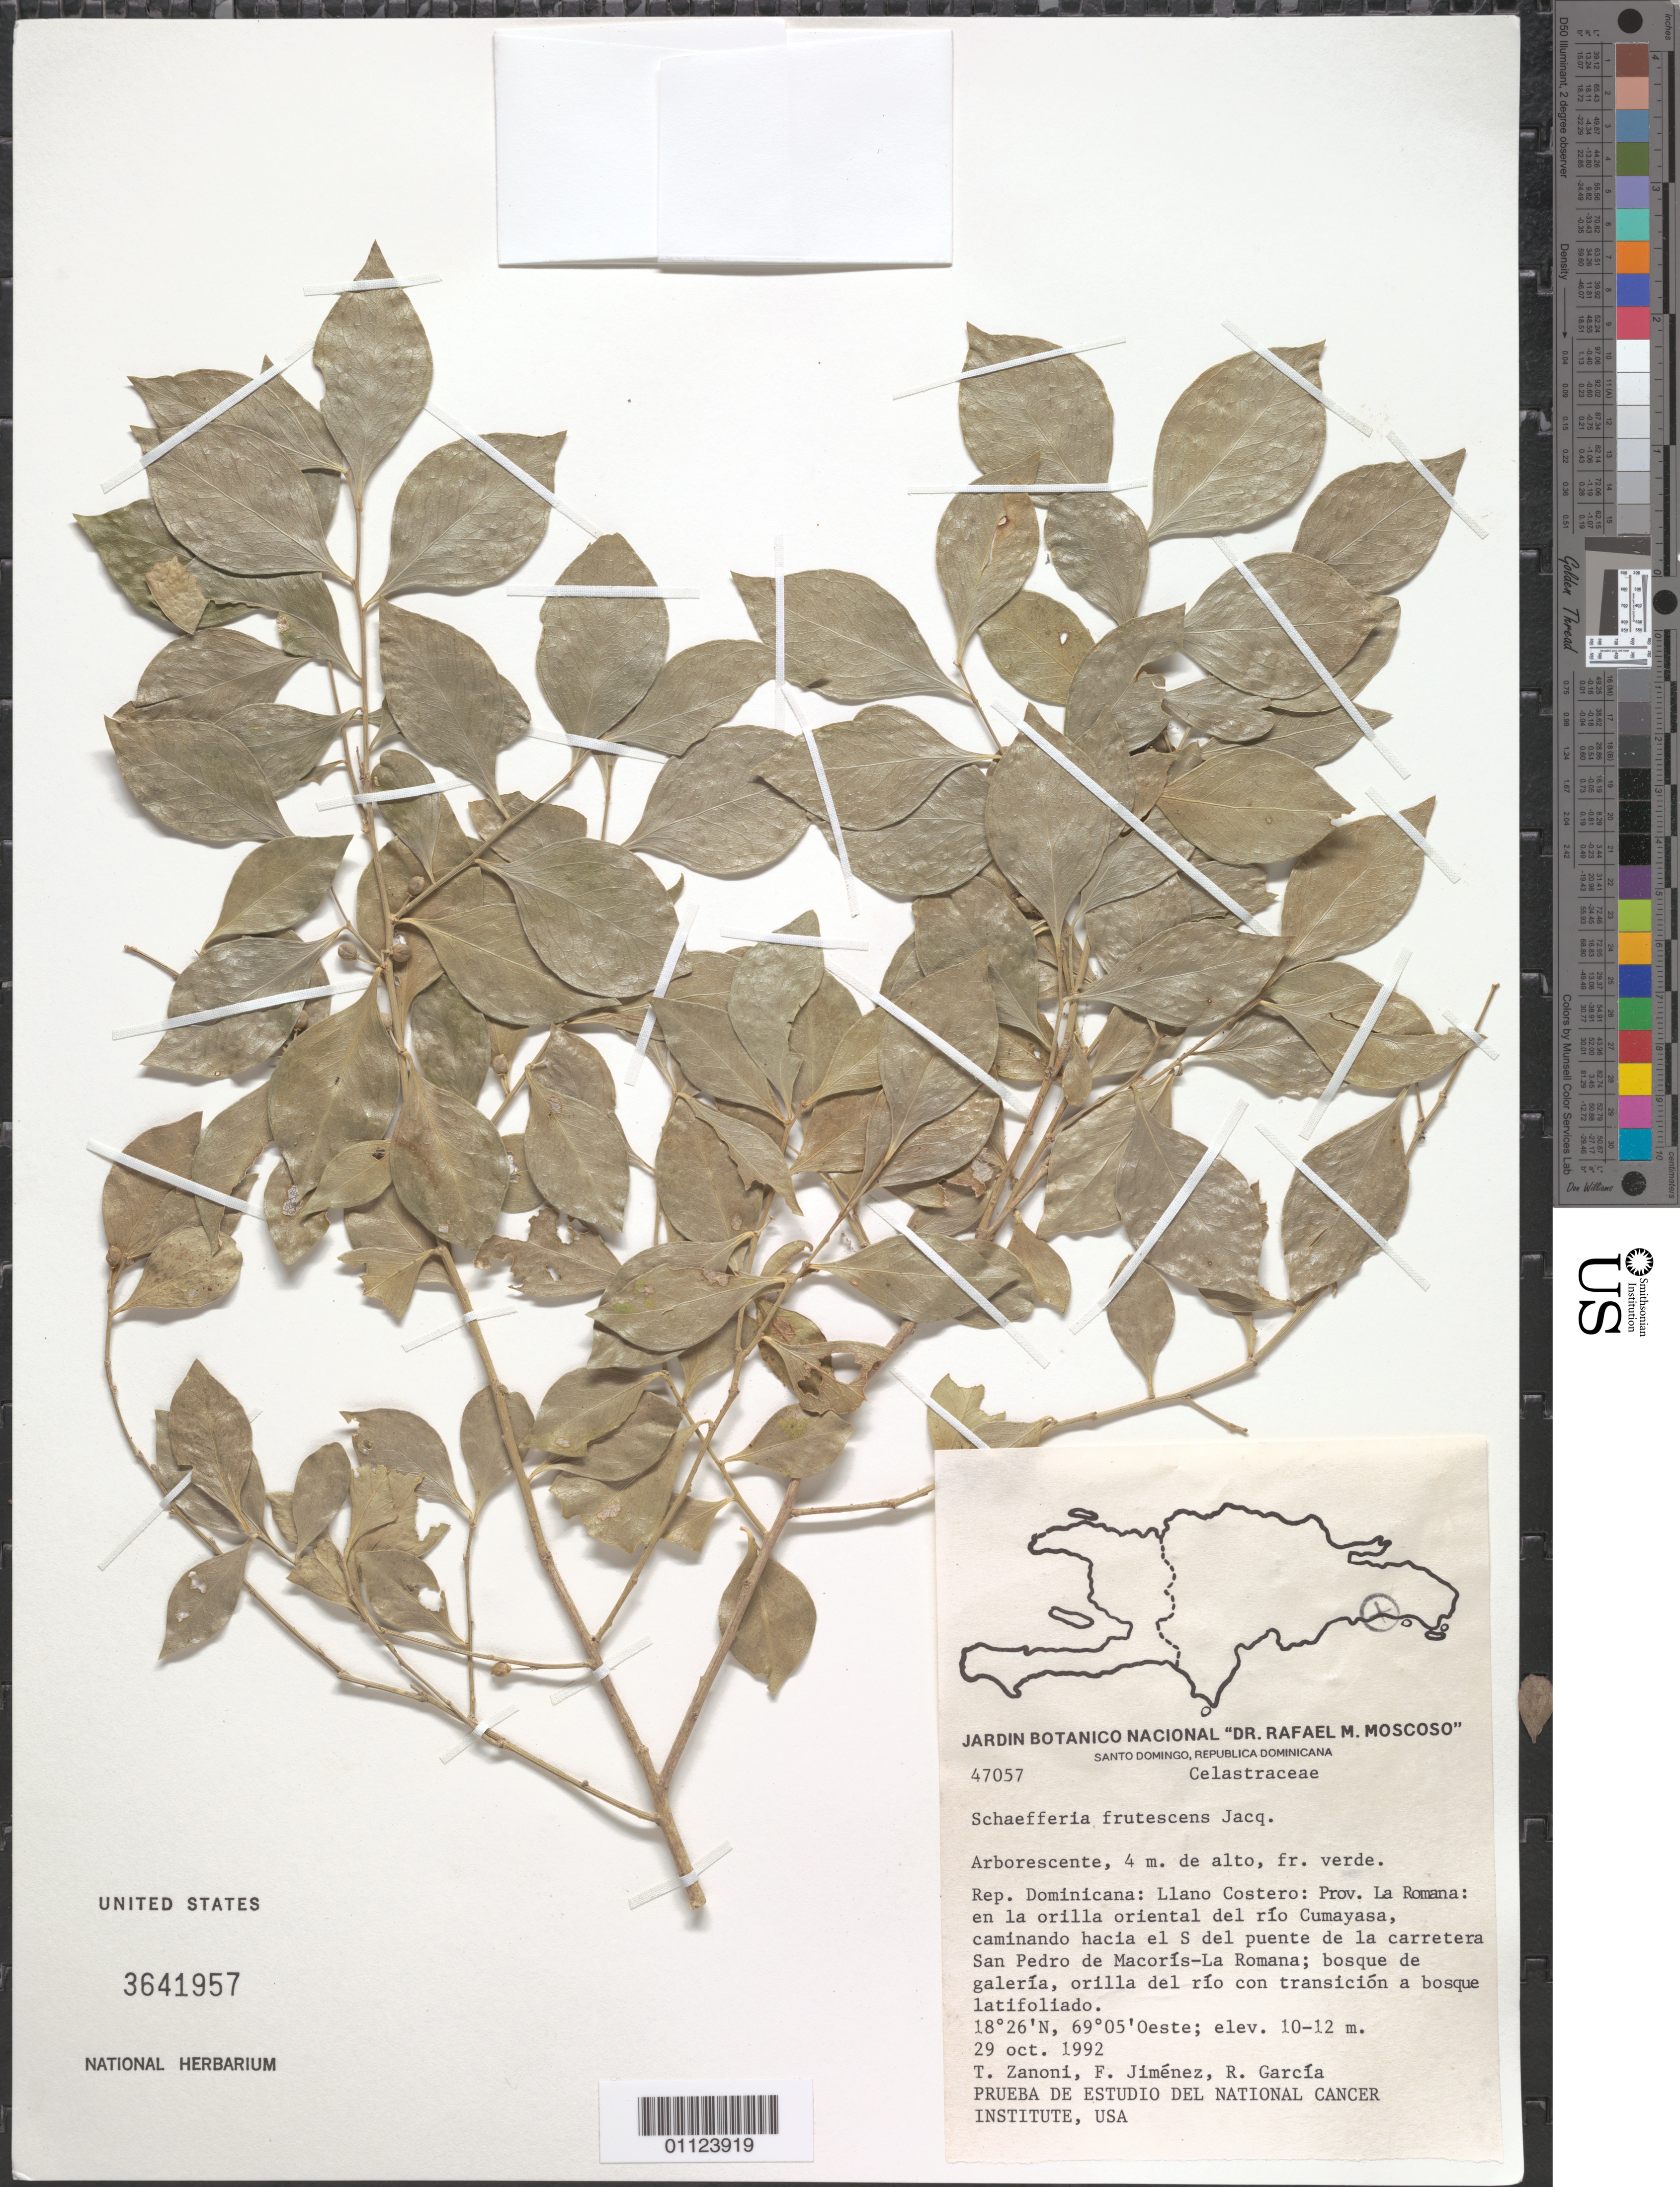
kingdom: Plantae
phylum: Tracheophyta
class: Magnoliopsida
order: Celastrales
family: Celastraceae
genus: Schaefferia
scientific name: Schaefferia frutescens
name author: Jacq.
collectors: T. A. Zanoni, F. Jiménez & R. Garcia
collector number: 47057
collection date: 1992-10-29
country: Dominican Republic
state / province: La Romana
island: Hispaniola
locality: Llano Costero, en la orilla oriental del río Cumayasa, caminando hacia el S del puente de la carretera San Pedro de Macorís-La Romana.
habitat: Bosque de galería, orilla del río con transición a bosque latifoliado.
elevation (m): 10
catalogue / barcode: US 3641957